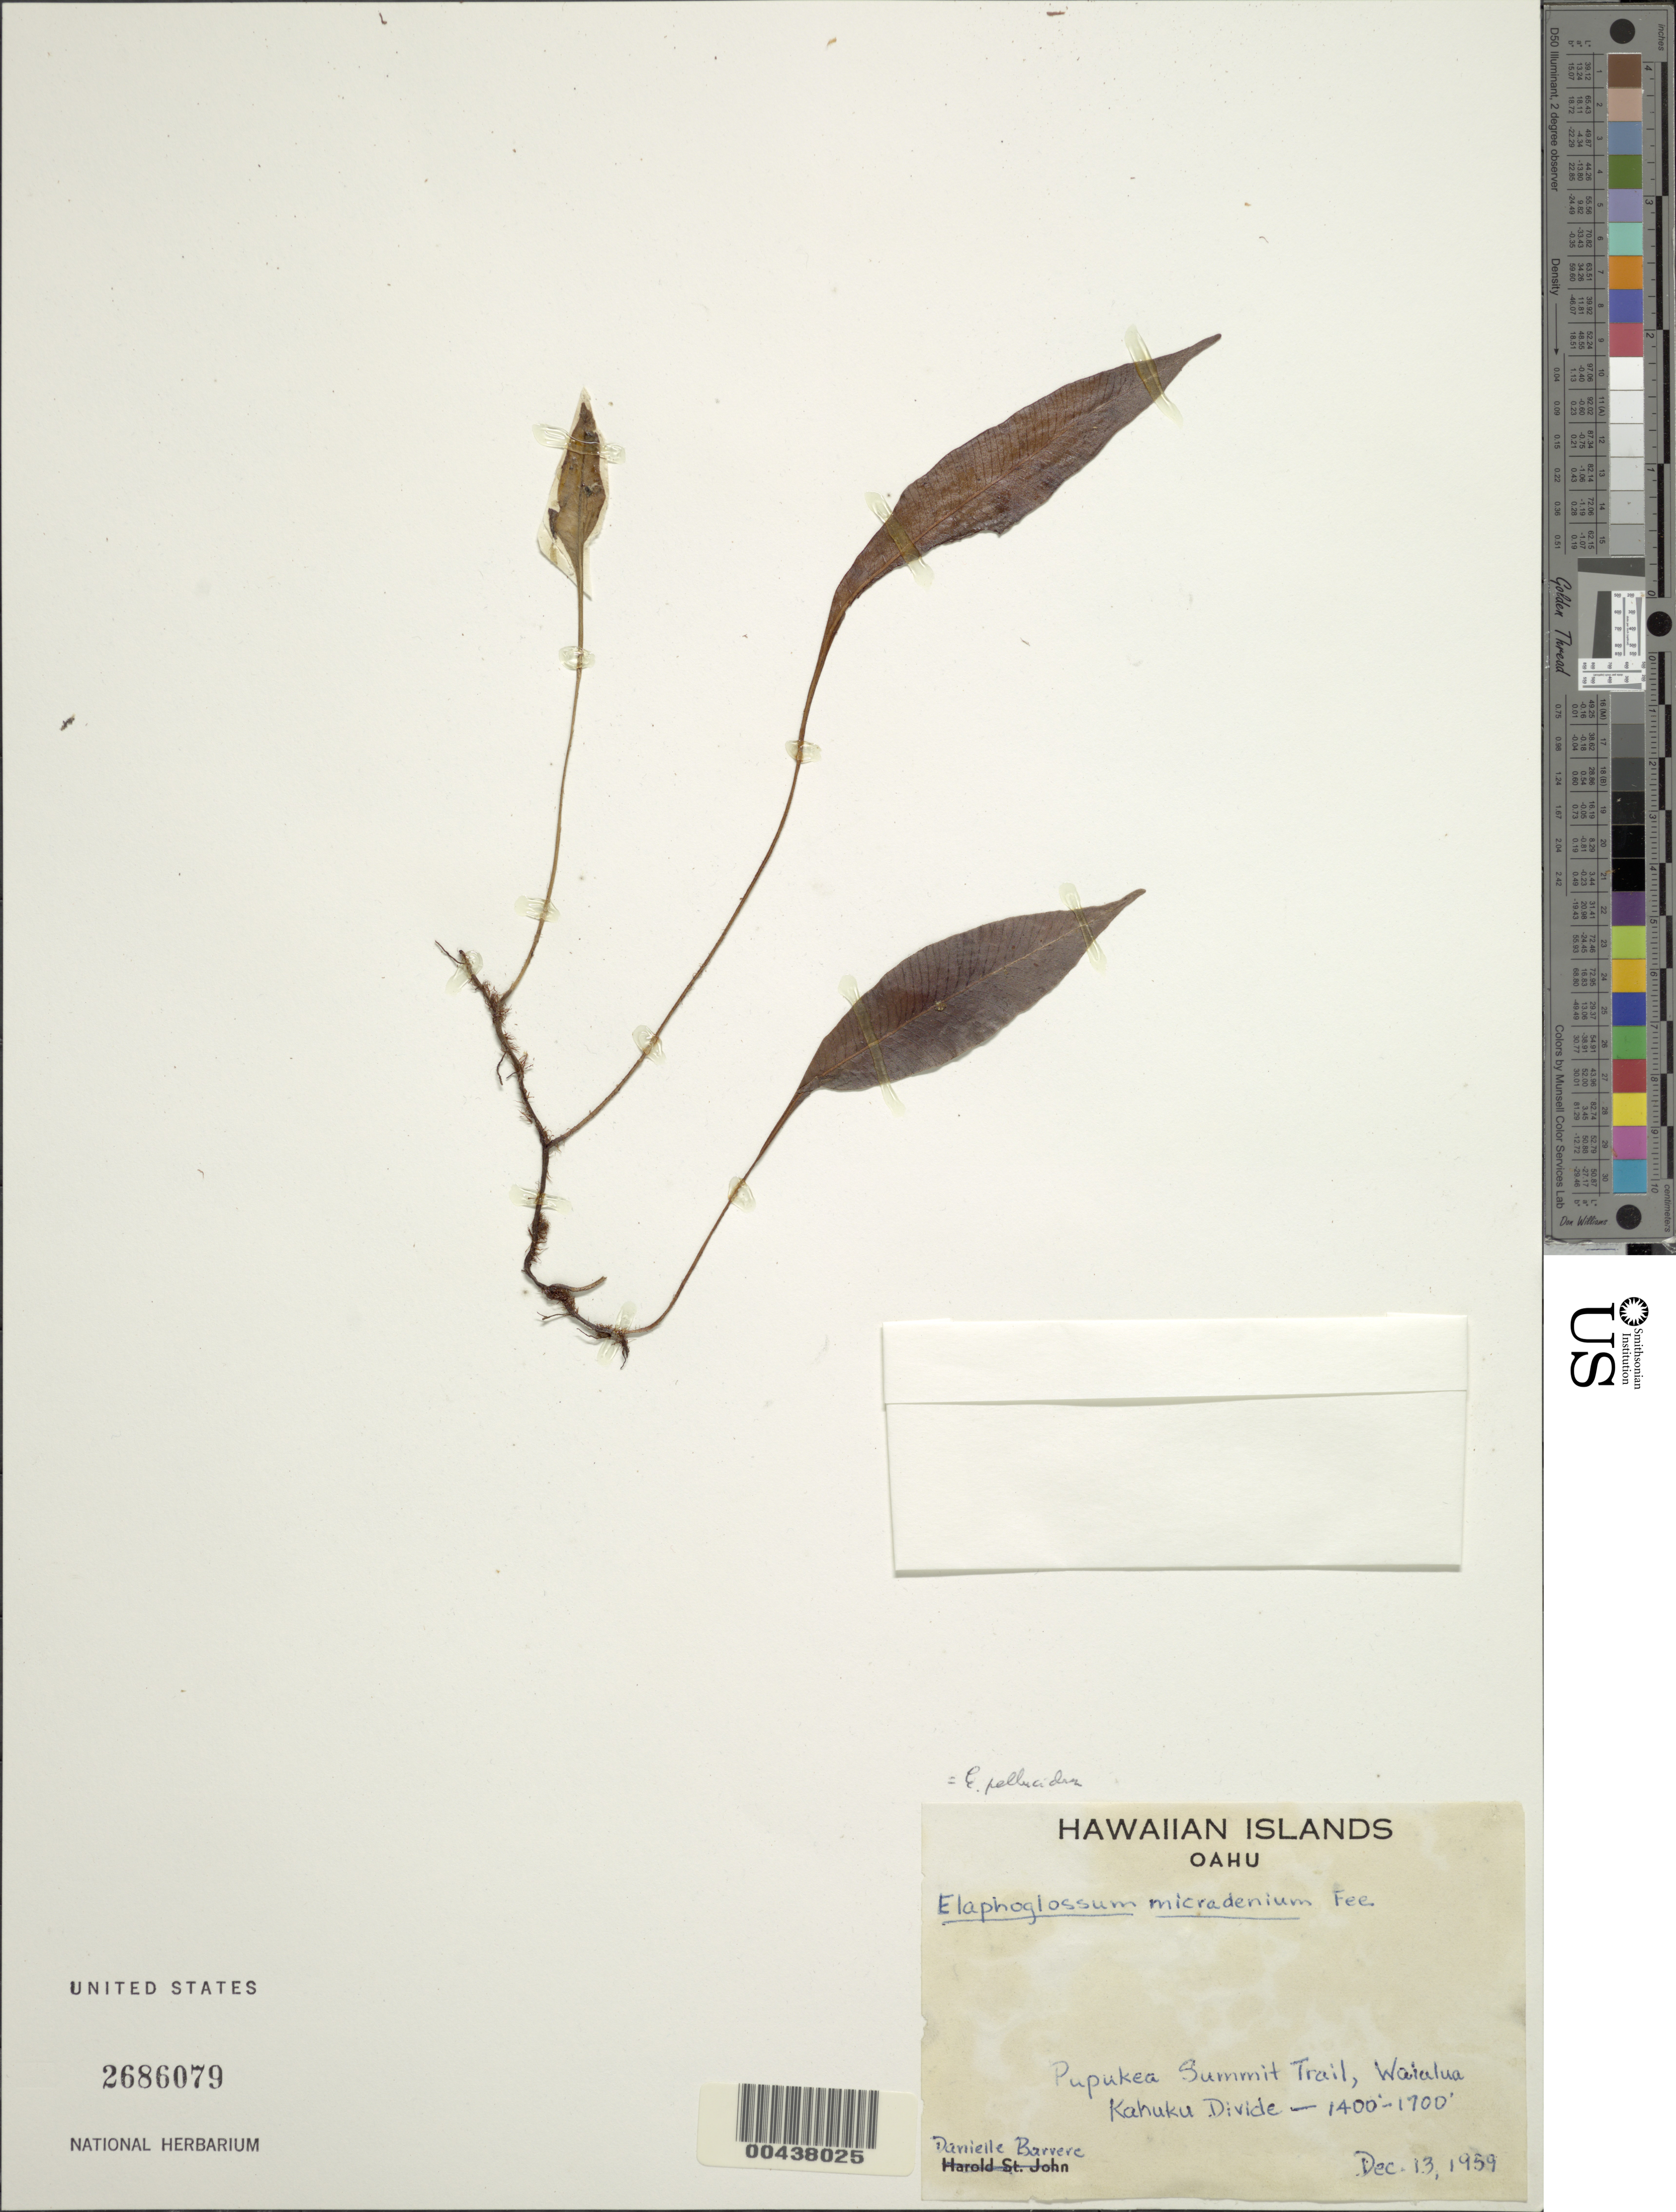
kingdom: Plantae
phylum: Tracheophyta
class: Polypodiopsida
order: Polypodiales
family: Dryopteridaceae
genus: Elaphoglossum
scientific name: Elaphoglossum pellucidum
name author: Gaudich.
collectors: D. Barrere & H. St. John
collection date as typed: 13 Dec 1959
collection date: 1959-12-13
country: United States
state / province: Hawaii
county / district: Honolulu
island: Oahu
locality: Pupukea Summit Trail, Waialua Kahuku Divide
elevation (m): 427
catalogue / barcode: US 2686079